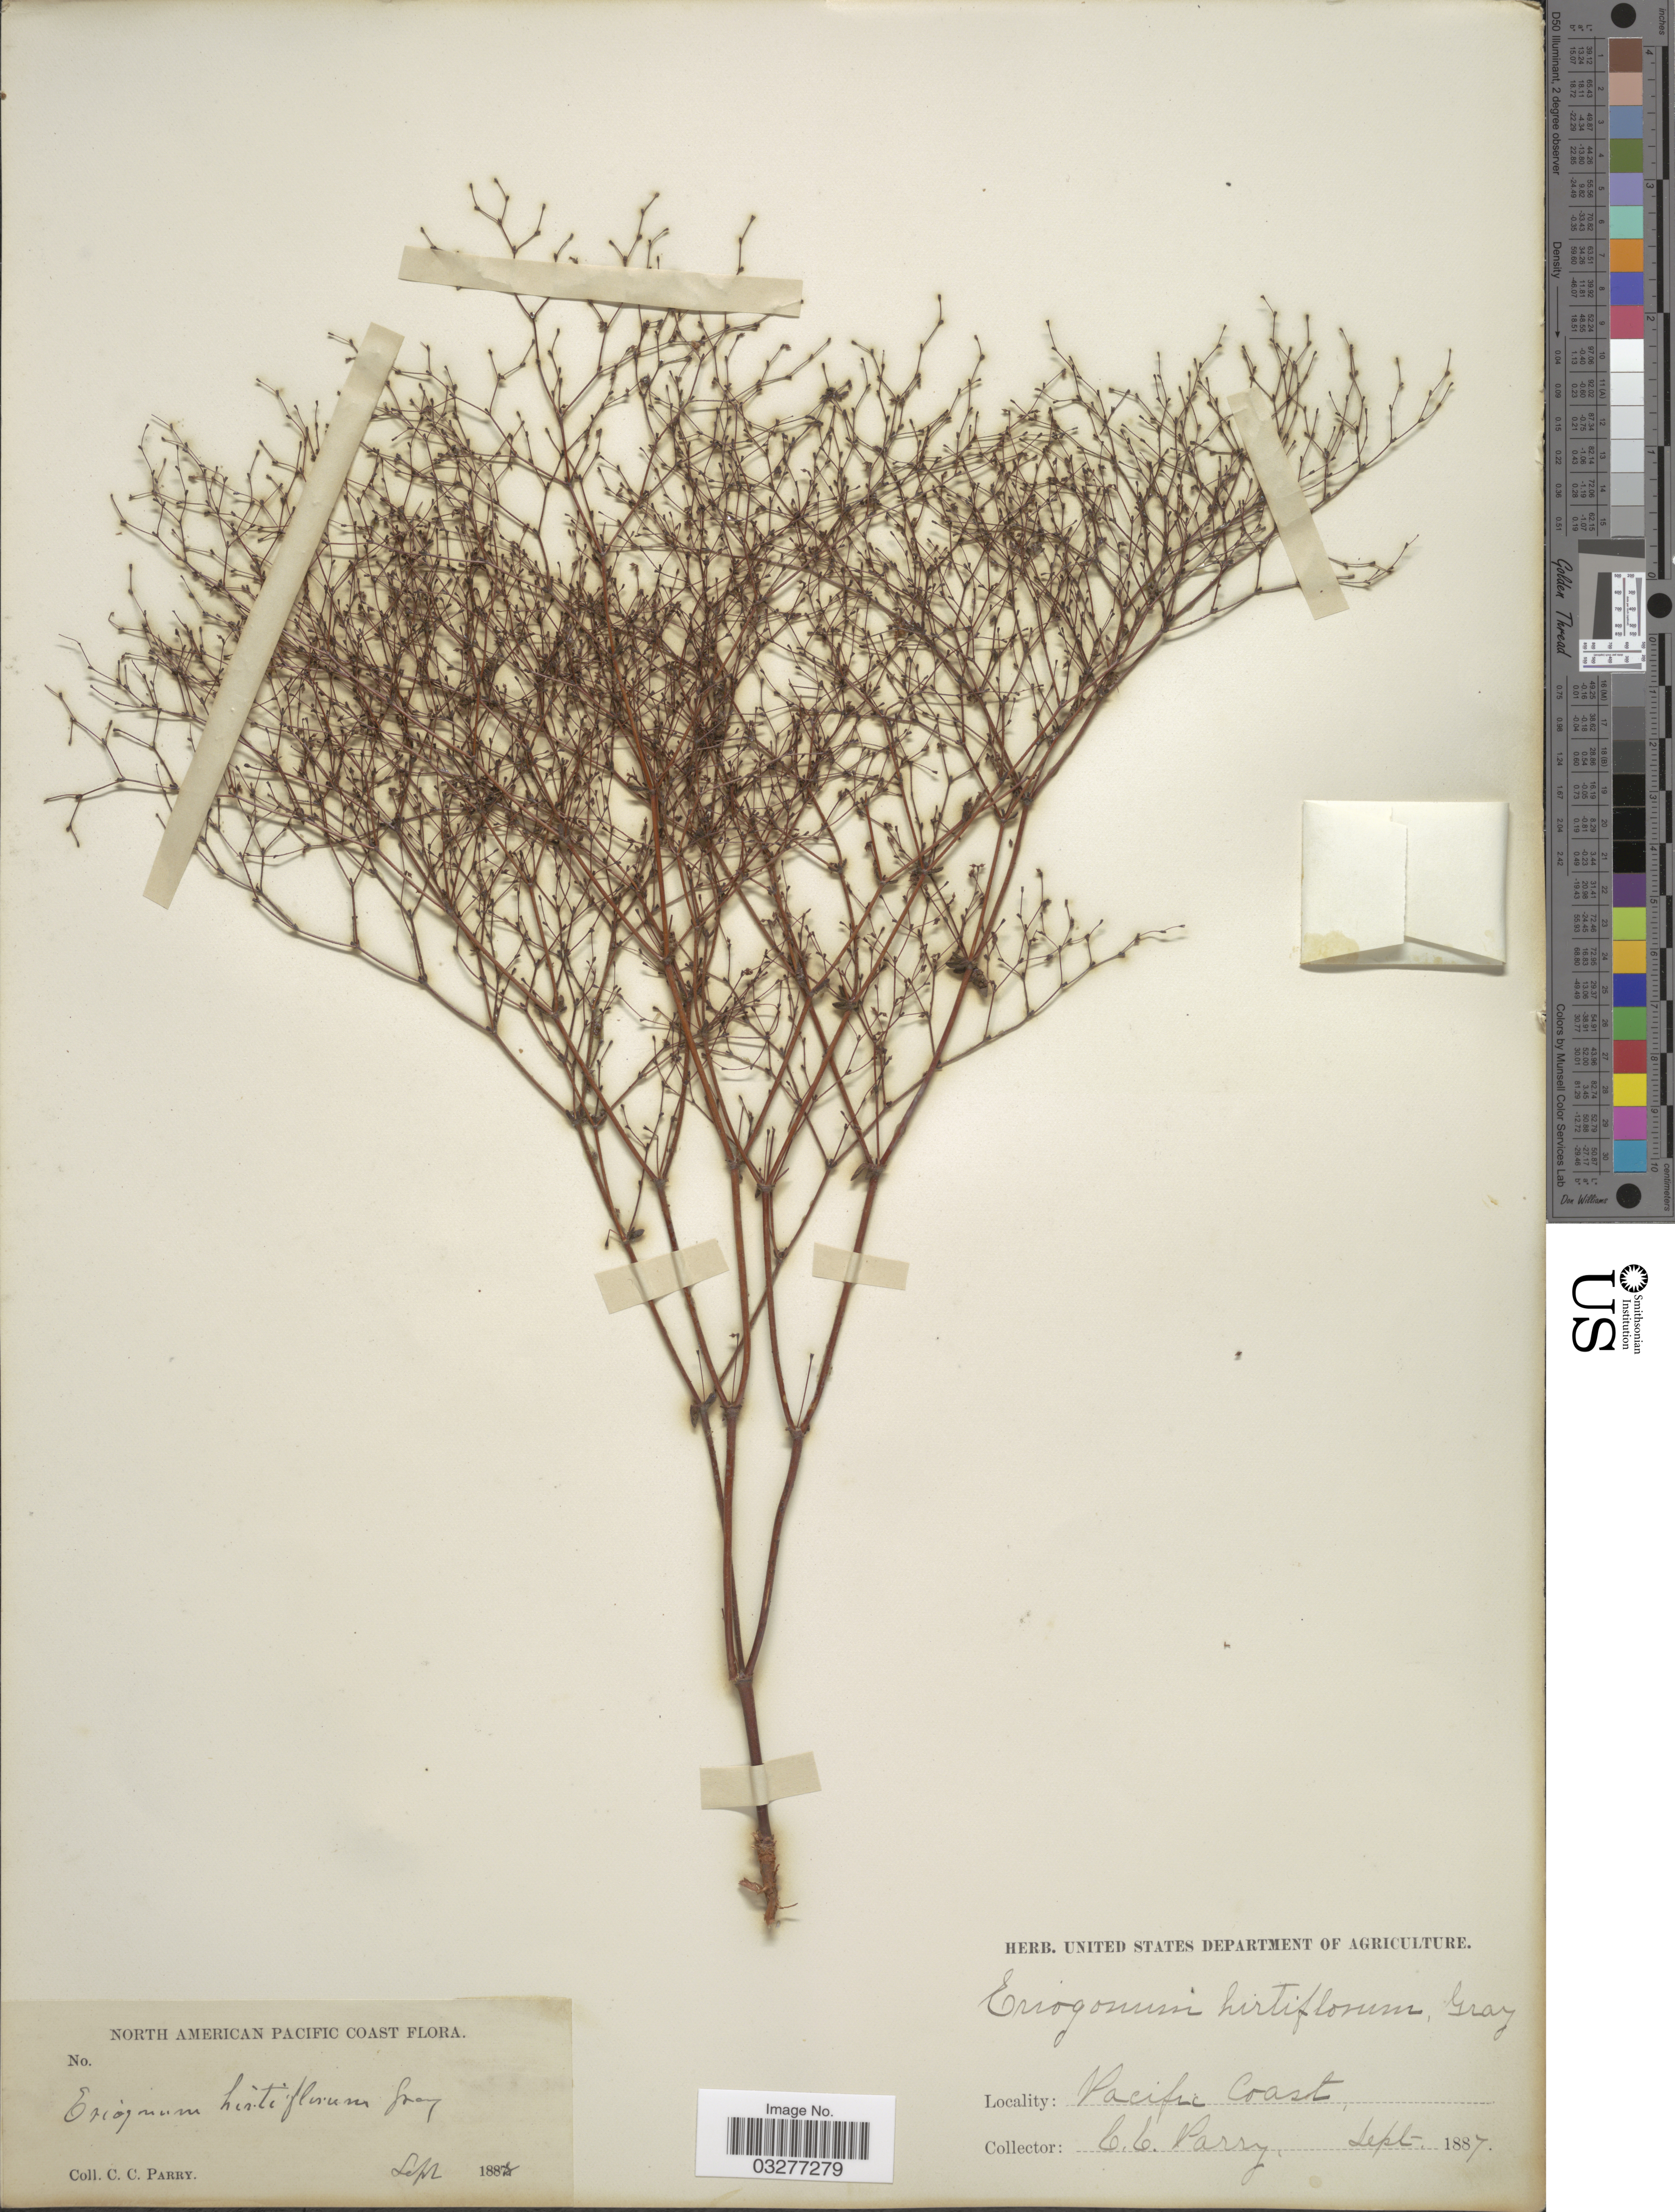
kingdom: Plantae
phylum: Tracheophyta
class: Magnoliopsida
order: Caryophyllales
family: Polygonaceae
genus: Eriogonum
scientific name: Eriogonum hirtiflorum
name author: A. Gray ex S. Watson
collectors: C. C. Parry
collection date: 1887-09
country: United States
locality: North American Pacific Coast.